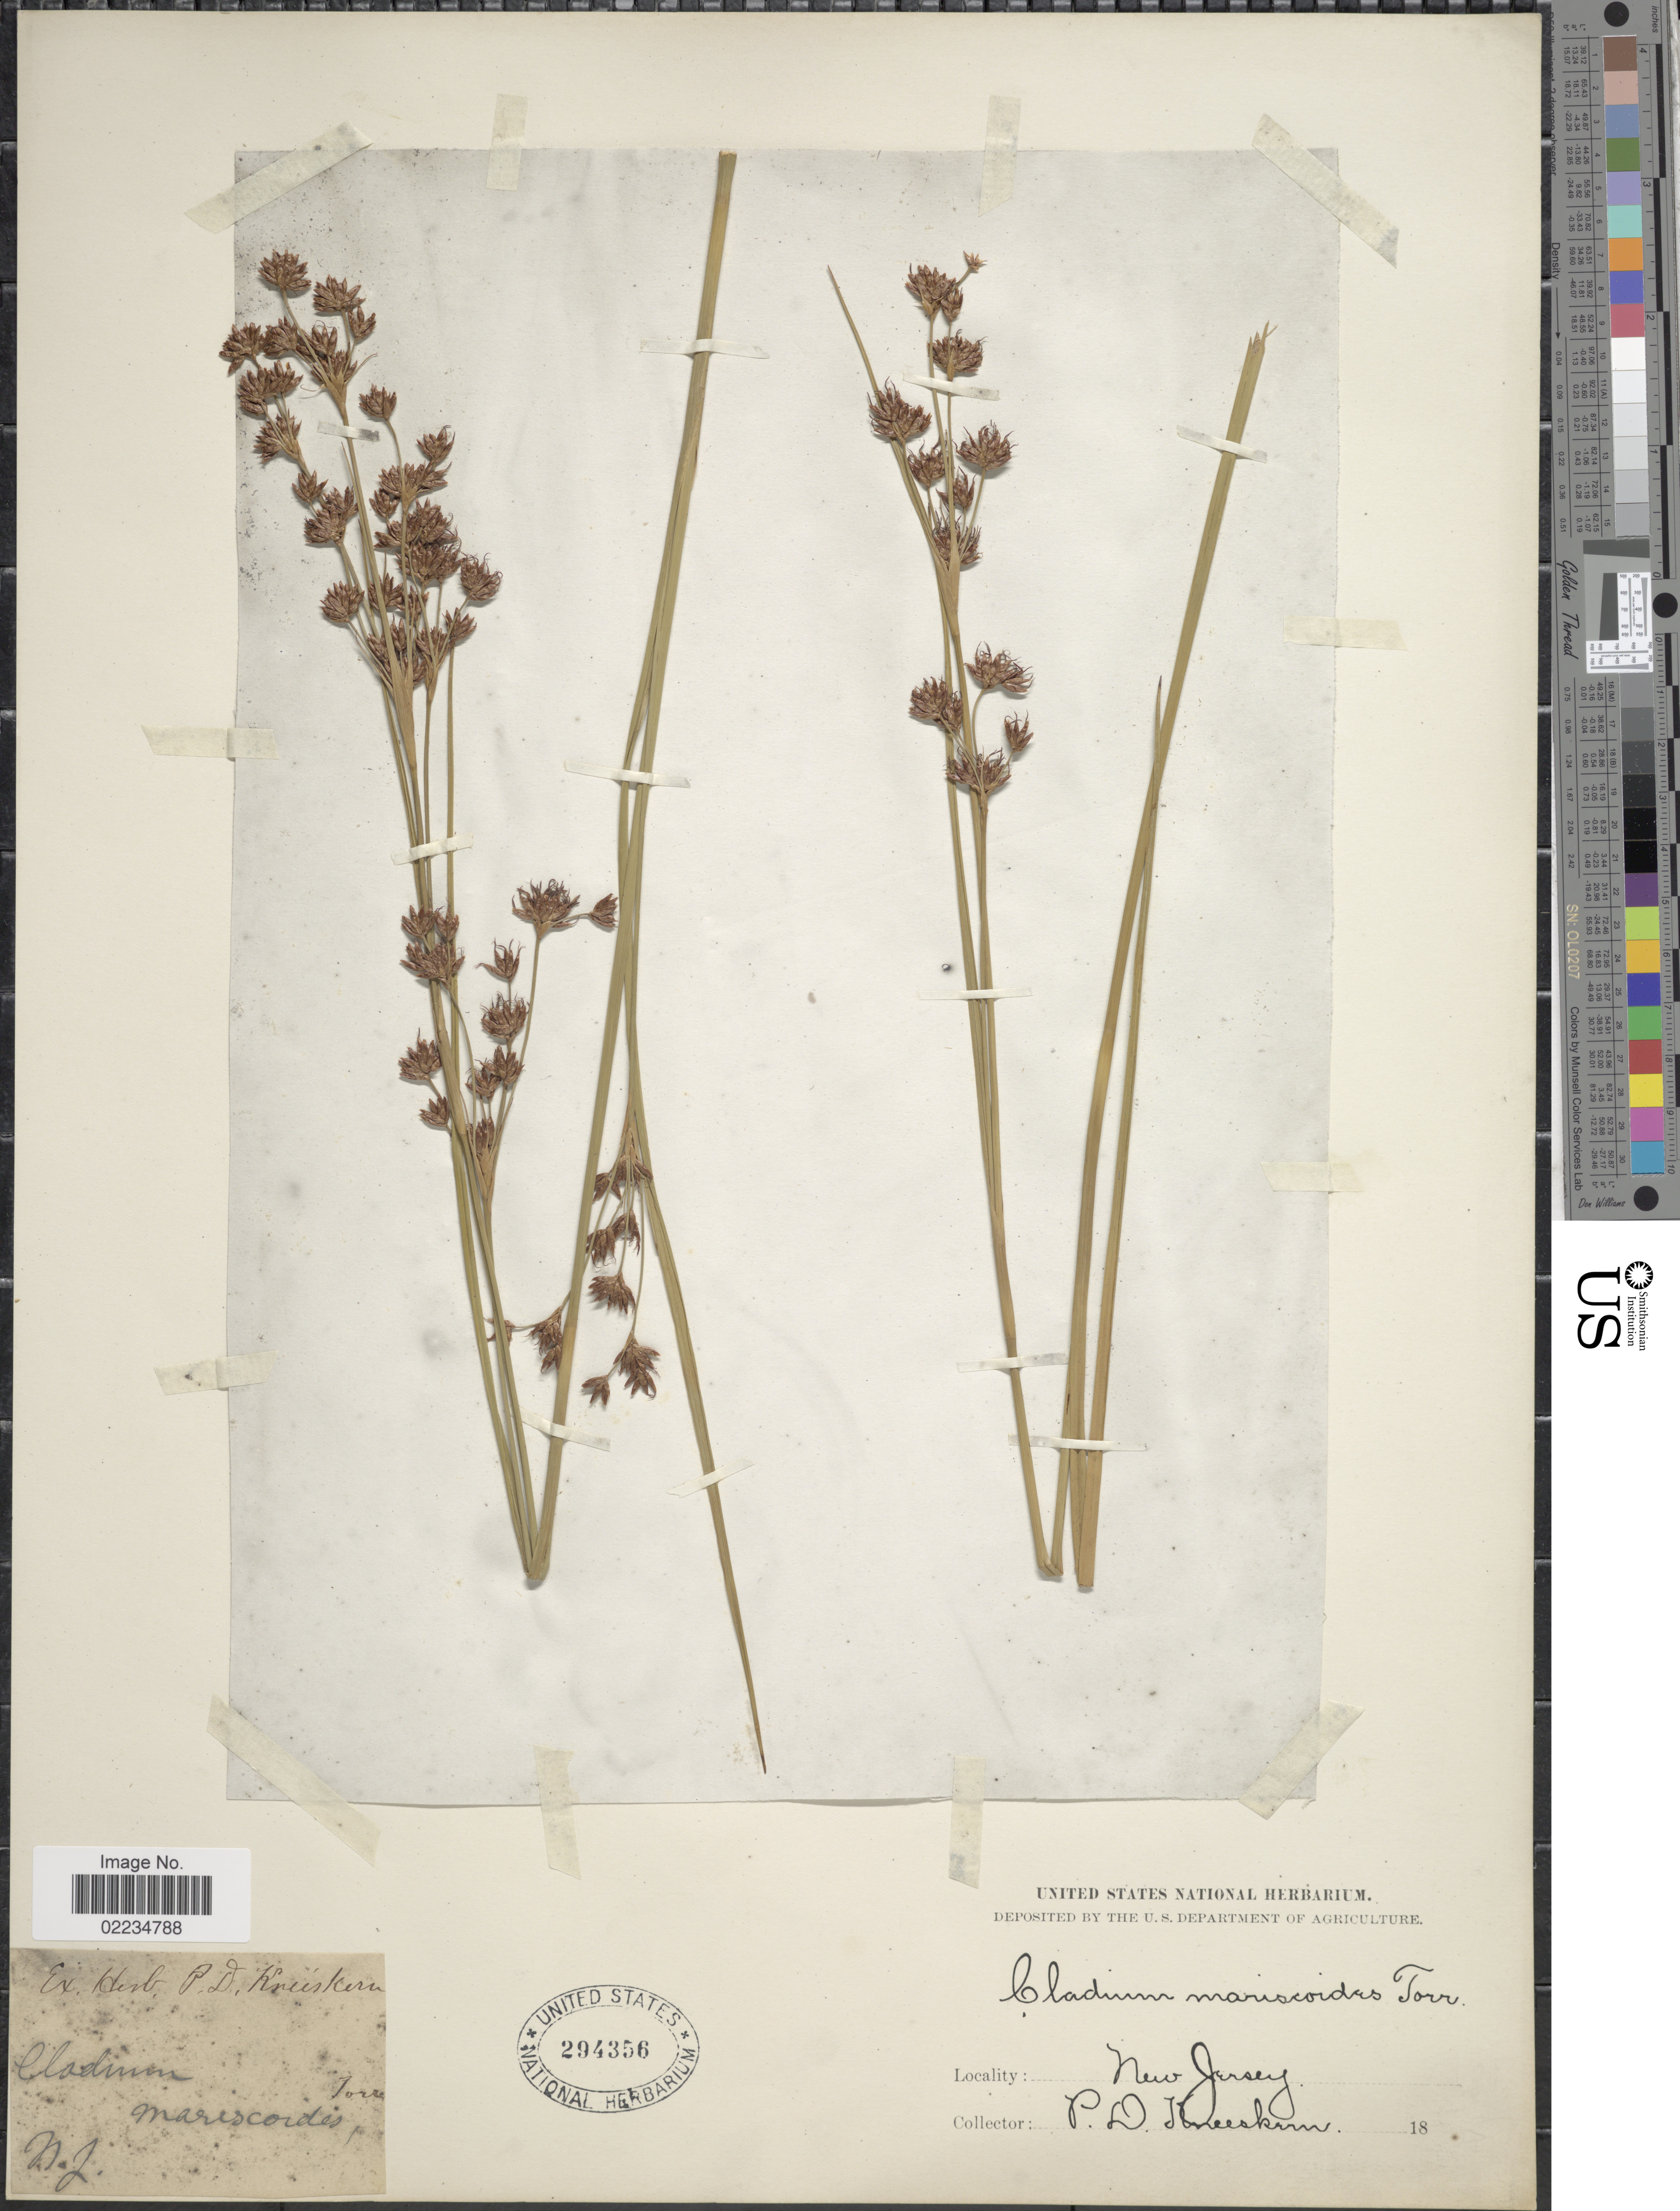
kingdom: Plantae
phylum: Tracheophyta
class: Liliopsida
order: Poales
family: Cyperaceae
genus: Cladium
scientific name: Cladium mariscoides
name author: (Muhl.) Torr.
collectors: P. D. Knieskern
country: United States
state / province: New Jersey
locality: Cladmon, N. J.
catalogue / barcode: US 294356